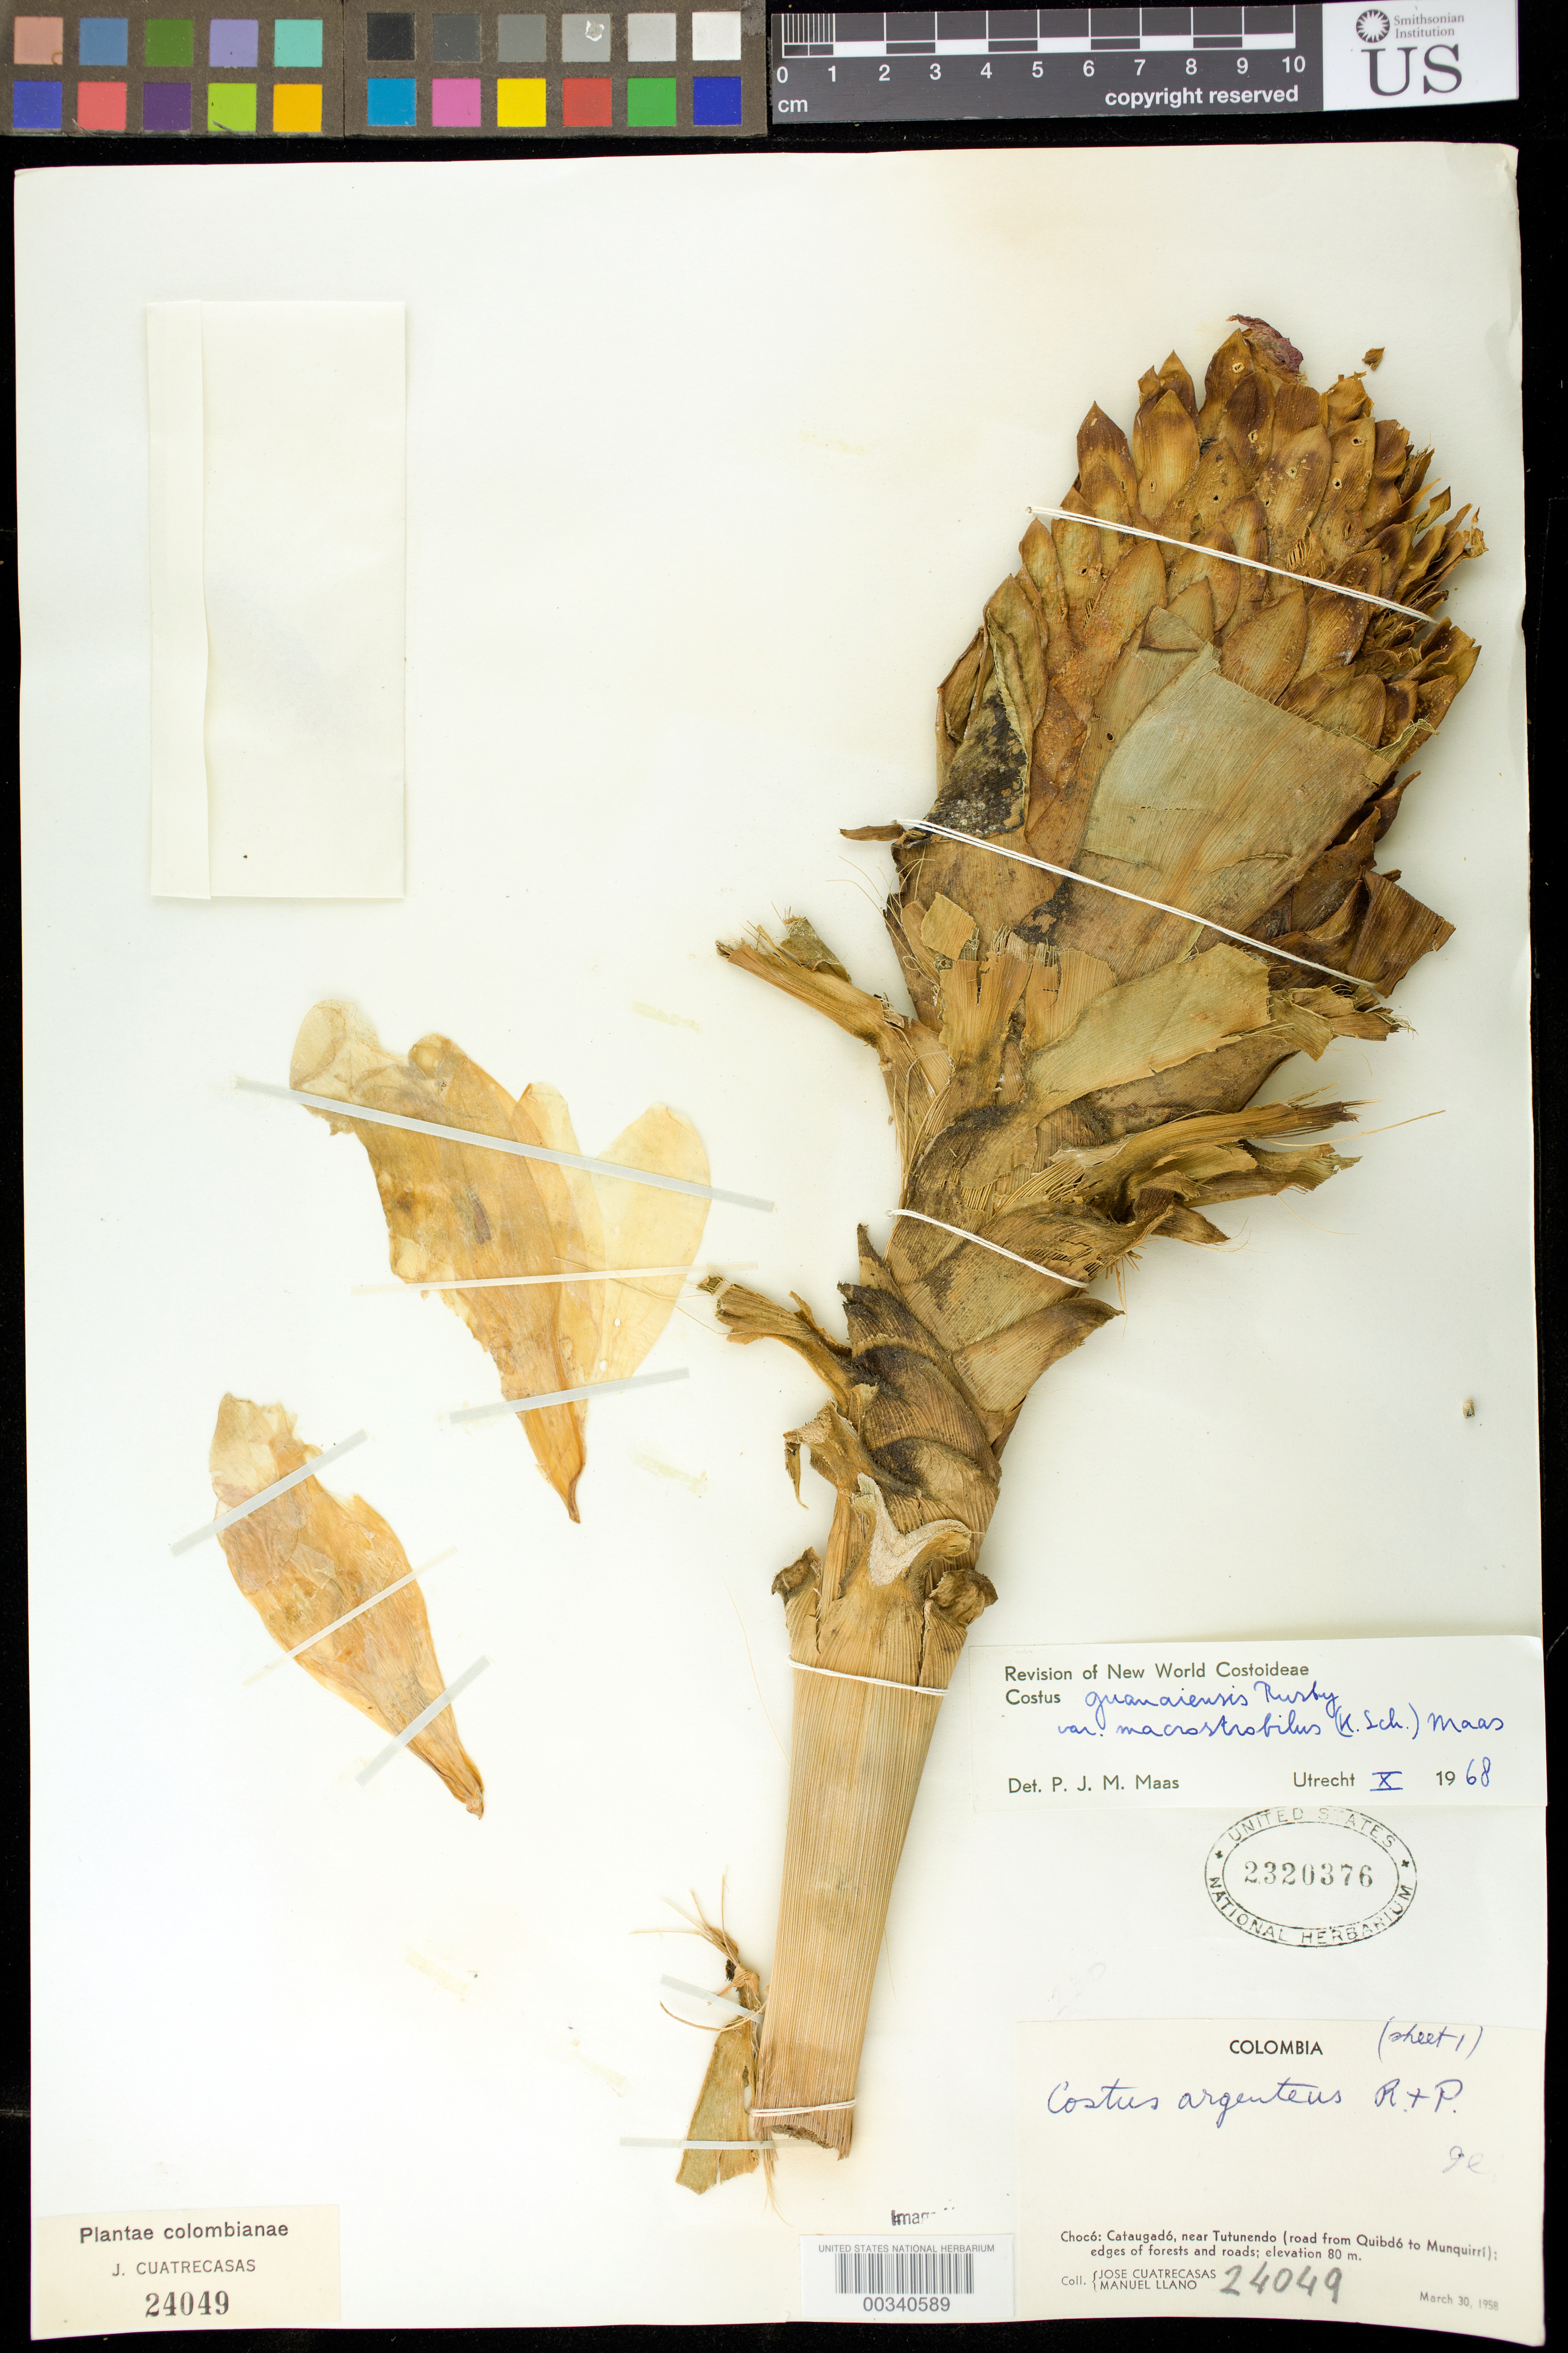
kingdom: Plantae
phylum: Tracheophyta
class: Liliopsida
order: Zingiberales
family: Costaceae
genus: Costus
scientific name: Costus guanaiensis var. macrostrobilis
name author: (K. Schum.) Maas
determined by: Maas, Paul J. M.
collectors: J. Cuatrecasas & M. Llano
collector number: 24049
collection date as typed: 30 Mar 1958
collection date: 1958-03-30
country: Colombia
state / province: Chocó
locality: Cataugado, near TutUnendo (road from Quibdo to Munquirri)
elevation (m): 80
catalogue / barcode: US 2320376